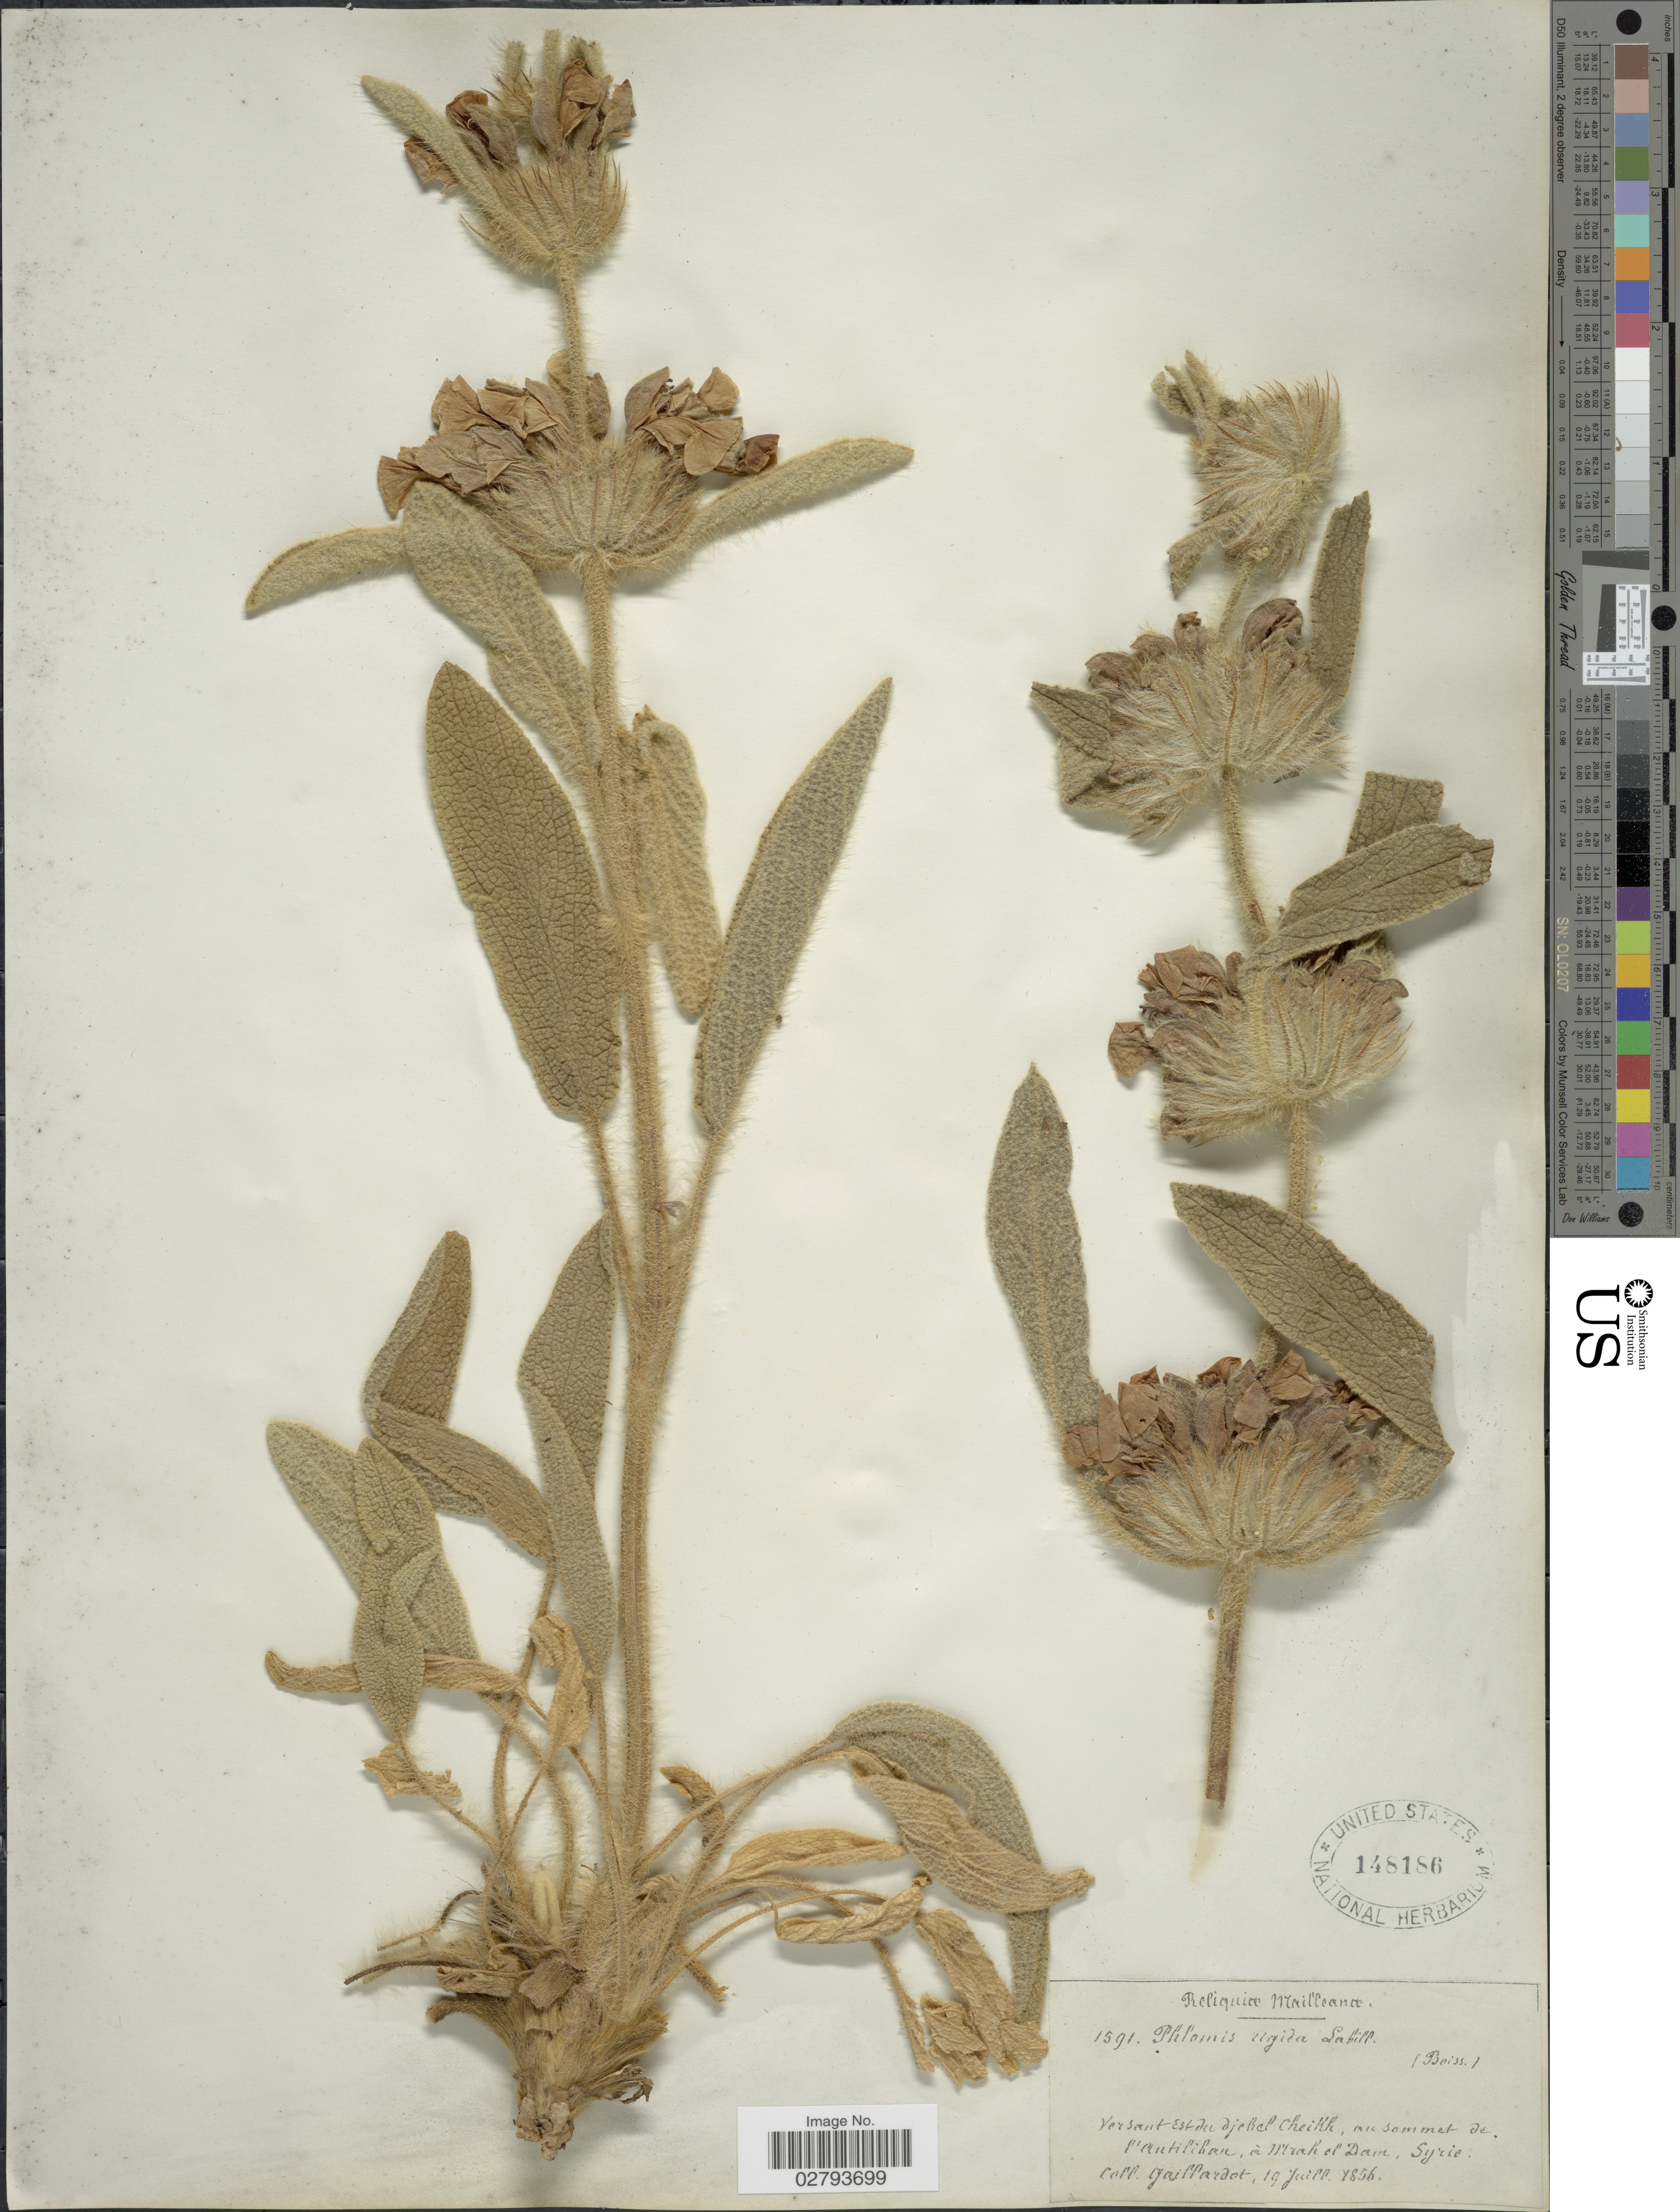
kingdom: Plantae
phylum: Tracheophyta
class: Magnoliopsida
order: Lamiales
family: Lamiaceae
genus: Phlomis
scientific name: Phlomis rigida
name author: Labill.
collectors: -. Gaillardet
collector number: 1591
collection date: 1856-07-19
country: Syria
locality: Versant Est du Djebel Cheikh, au sommet de l'Antiliban, à Mrah el Dam.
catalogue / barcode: US 148186